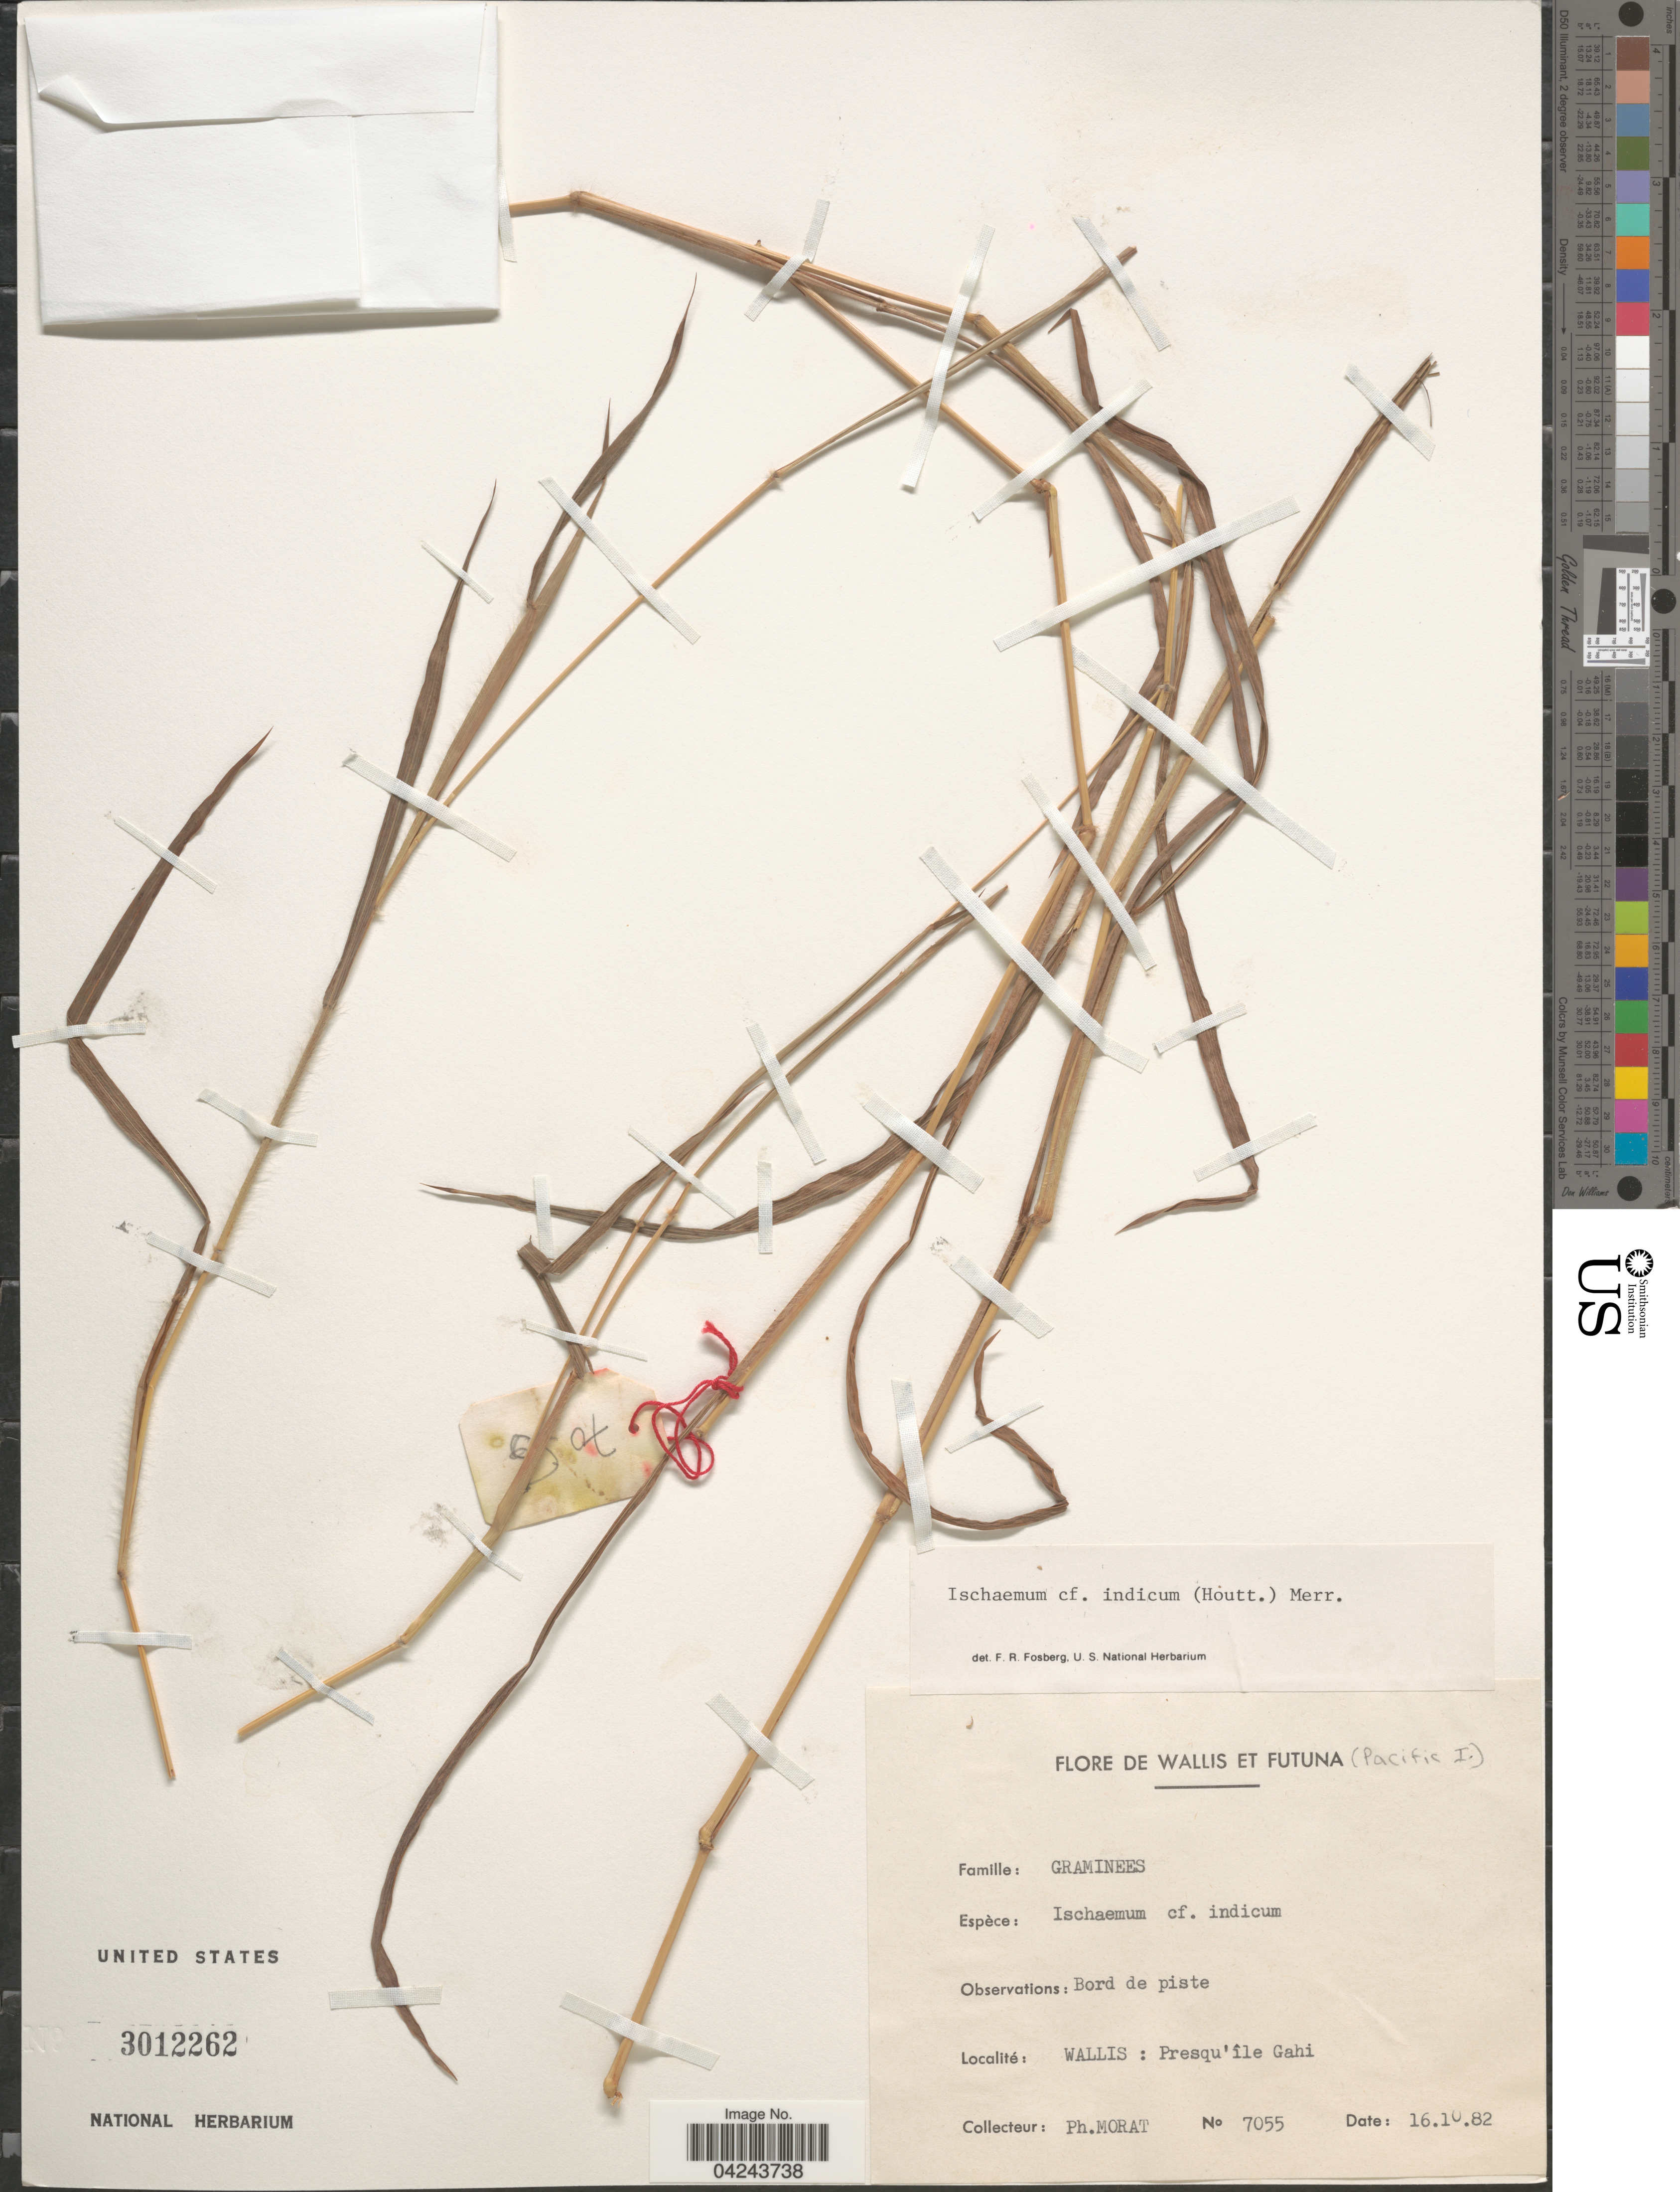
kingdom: Plantae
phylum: Tracheophyta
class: Liliopsida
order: Poales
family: Poaceae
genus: Ischaemum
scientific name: Ischaemum ciliare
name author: Retz.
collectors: P. Morat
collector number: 7055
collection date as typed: Transcribed d/m/y: 16/10/82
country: Wallis and Futuna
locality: Wallis: Prequ'île gahi.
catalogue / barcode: US 3012262